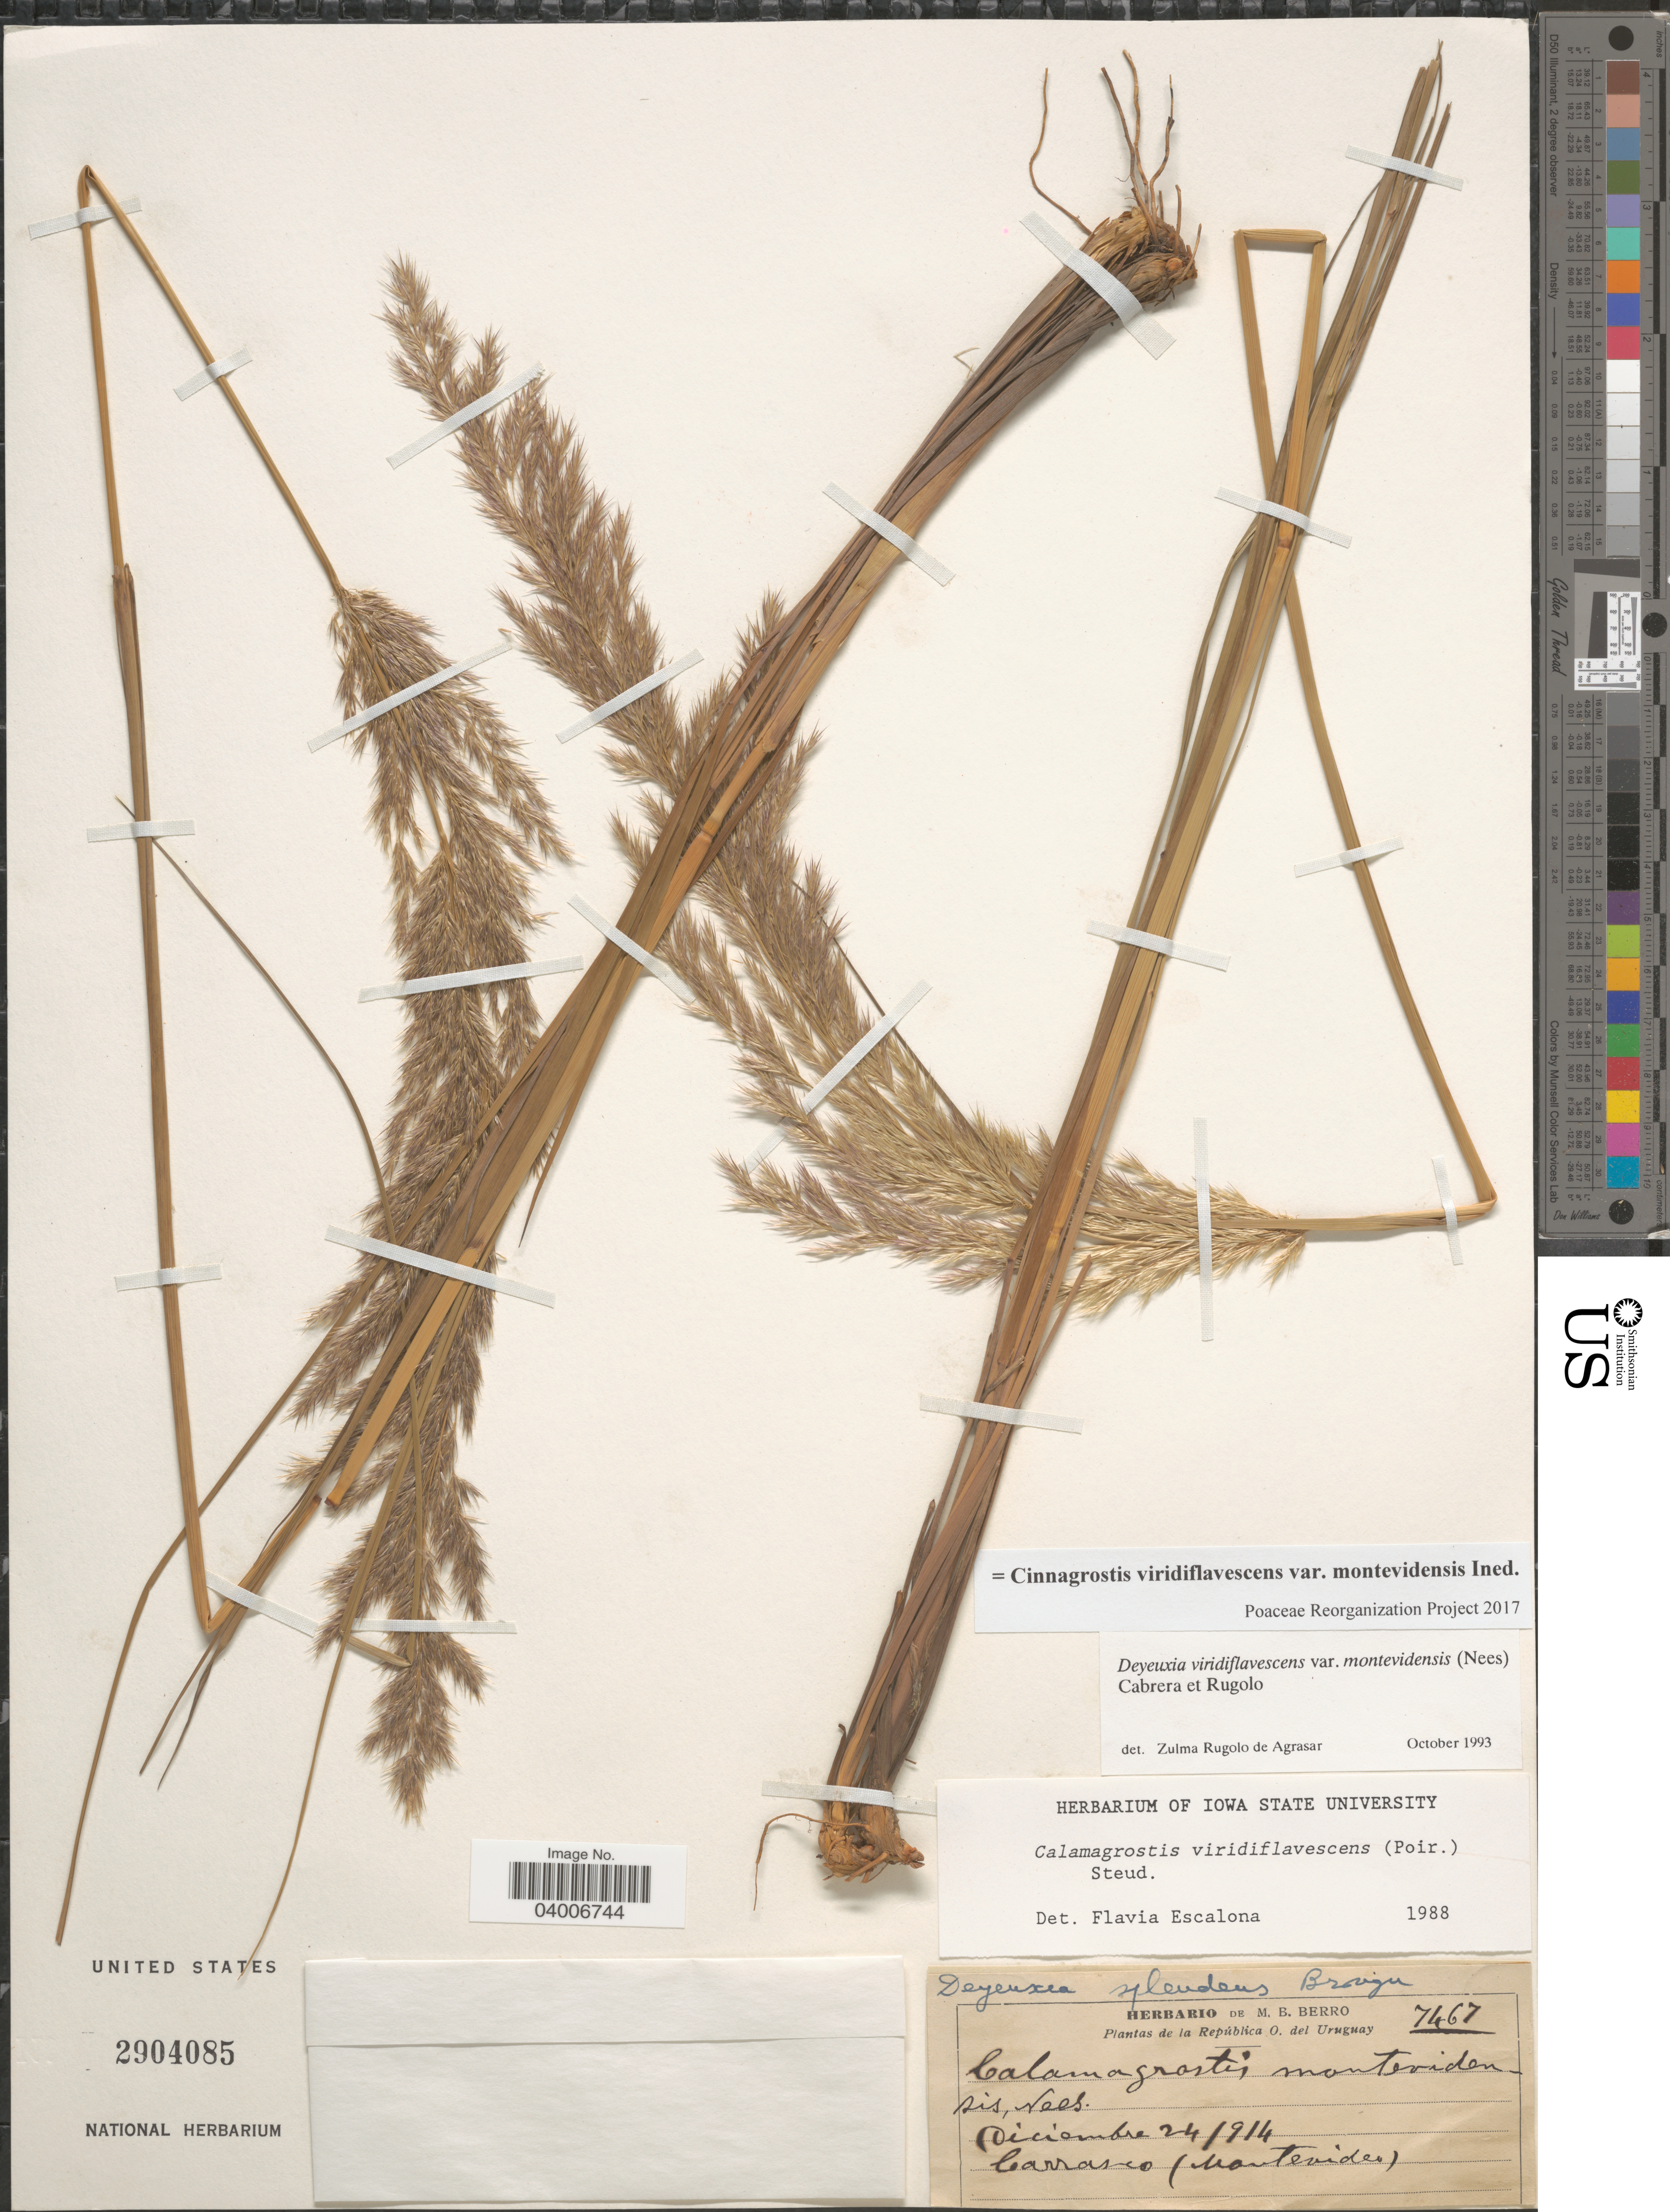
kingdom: Plantae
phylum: Tracheophyta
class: Liliopsida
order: Poales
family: Poaceae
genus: Cinnagrostis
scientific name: Cinnagrostis viridiflavescens var. montevidensis ined.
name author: (Nees) P.M. Peterson et al.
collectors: -. Carrasco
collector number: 7467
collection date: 1914-12-24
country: Uruguay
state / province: Montevideo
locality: República O. del Uruguay.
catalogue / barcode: US 2904085